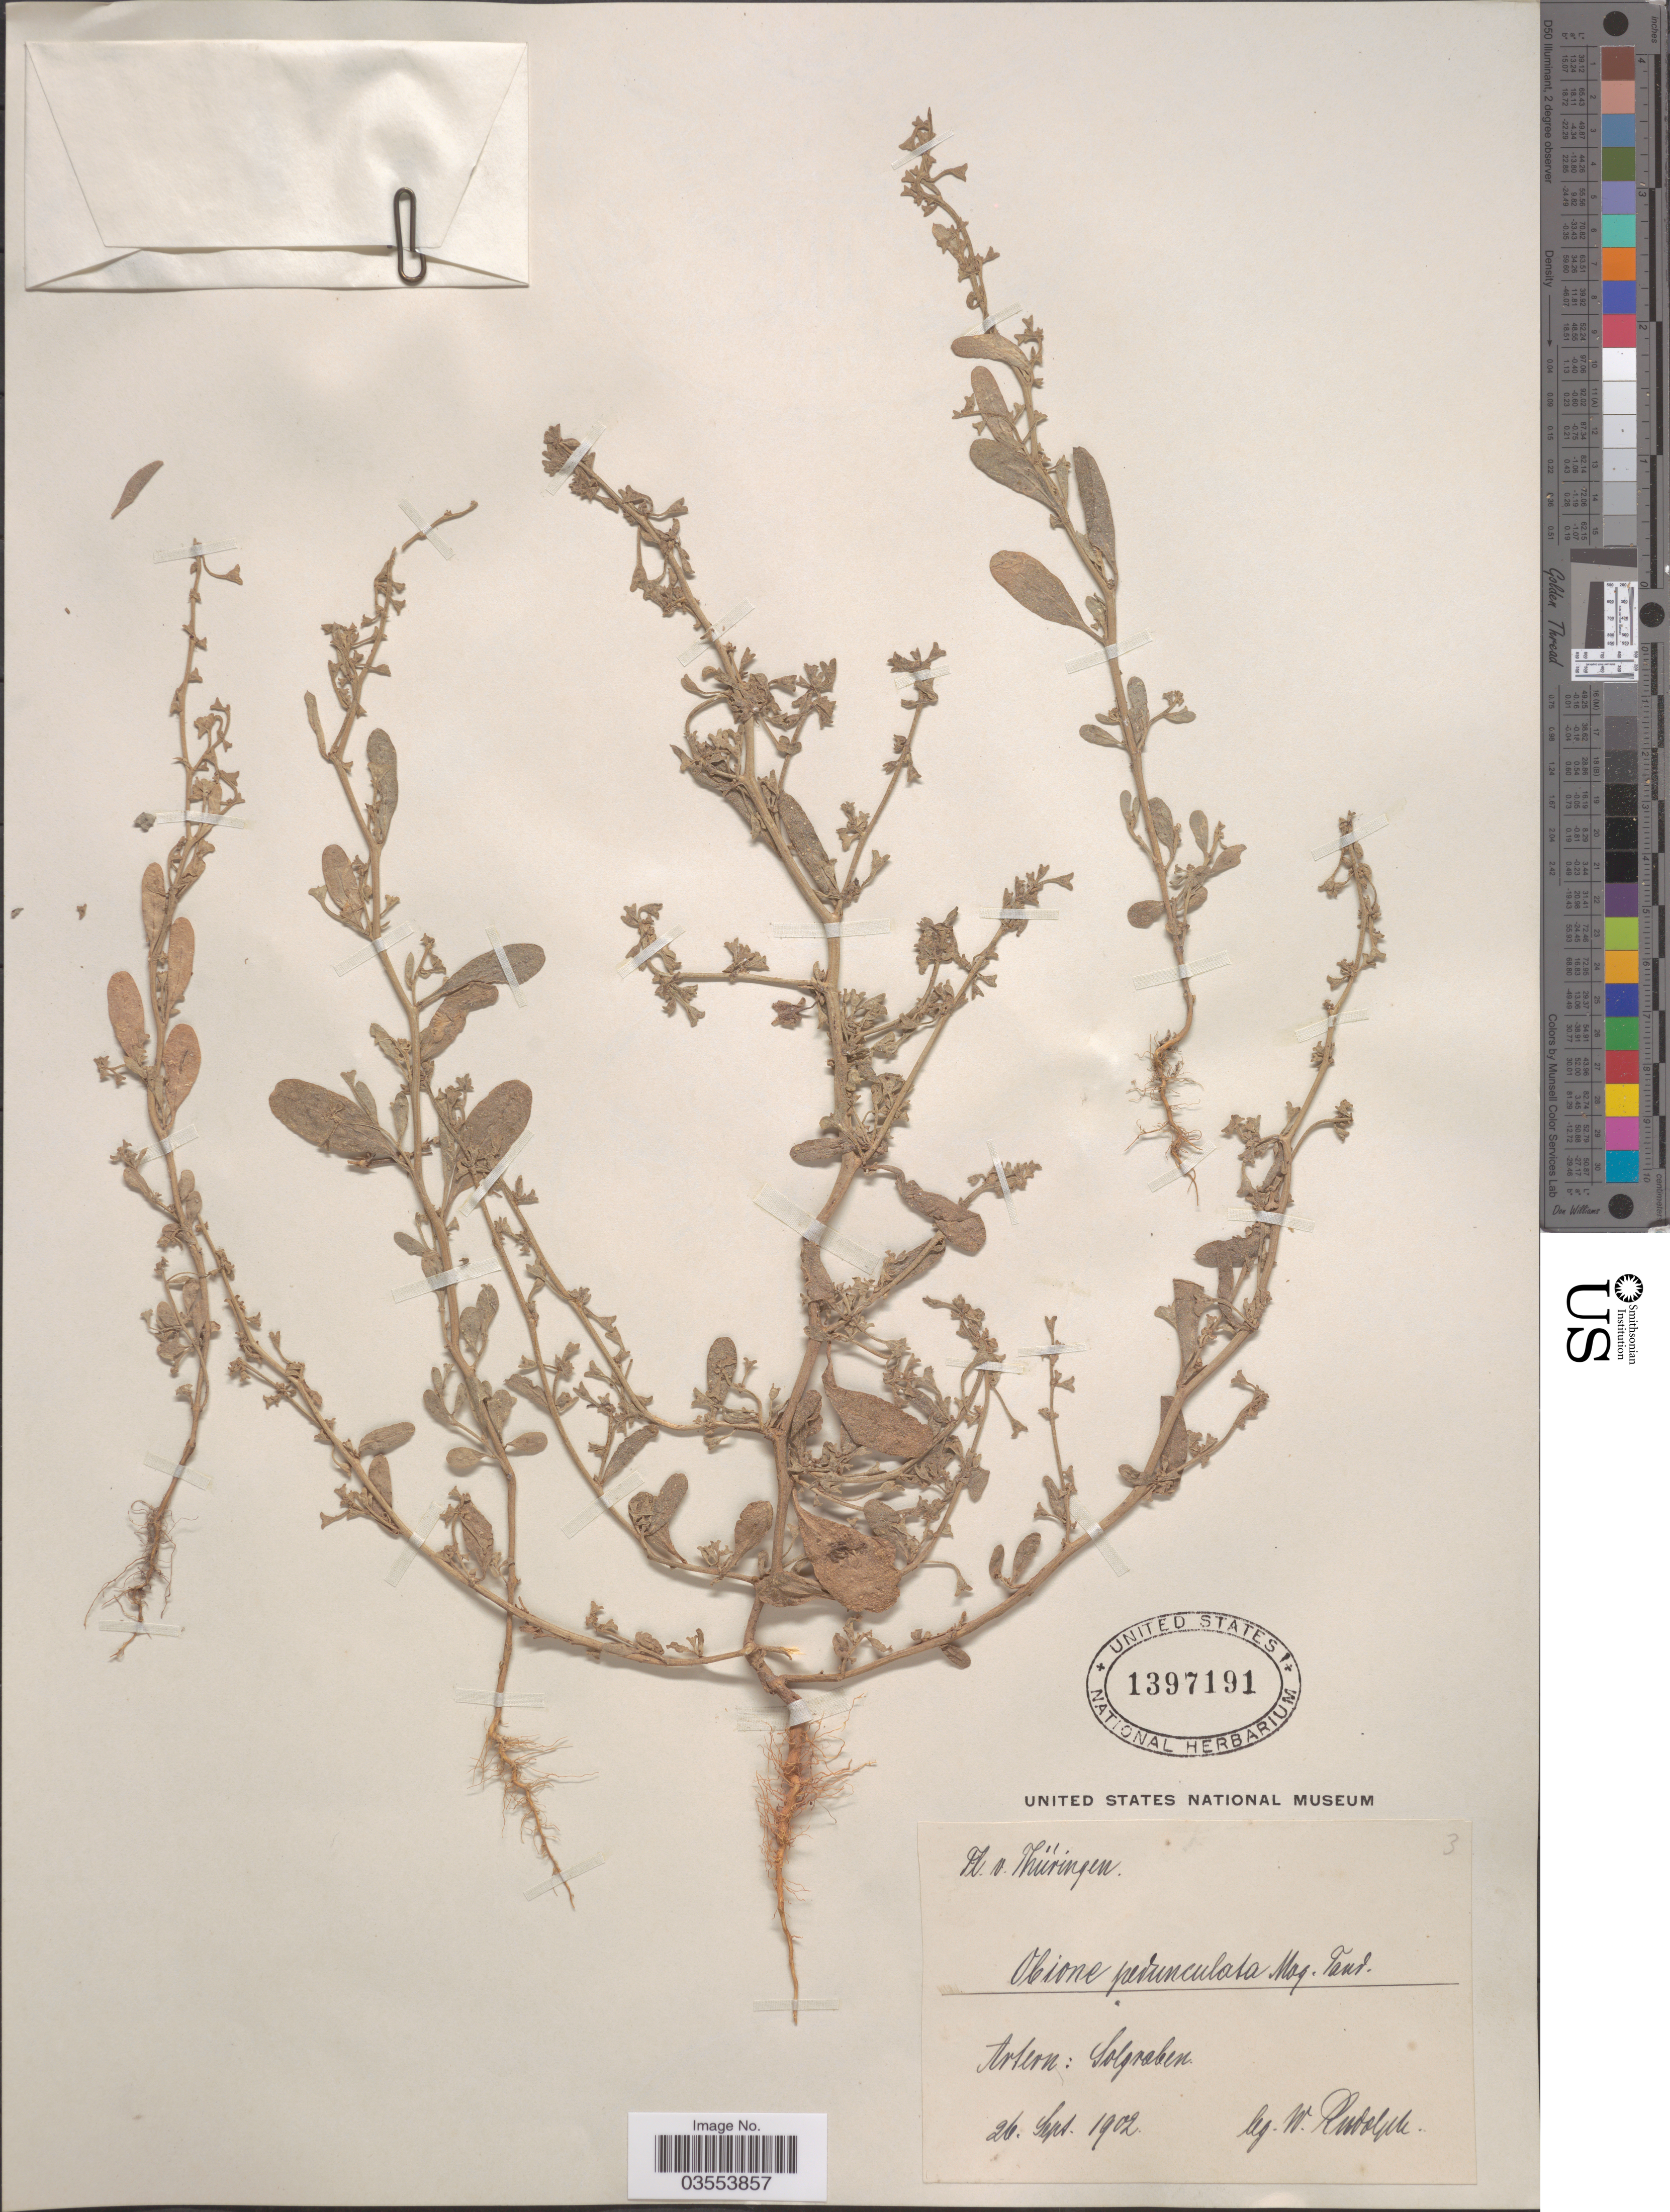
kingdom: Plantae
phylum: Tracheophyta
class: Magnoliopsida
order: Caryophyllales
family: Amaranthaceae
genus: Atriplex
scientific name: Atriplex pedunculata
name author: L.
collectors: W. Rudolph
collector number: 3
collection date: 1902-09-26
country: Germany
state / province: Thuringia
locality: Artern: solgraben.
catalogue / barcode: US 1397191